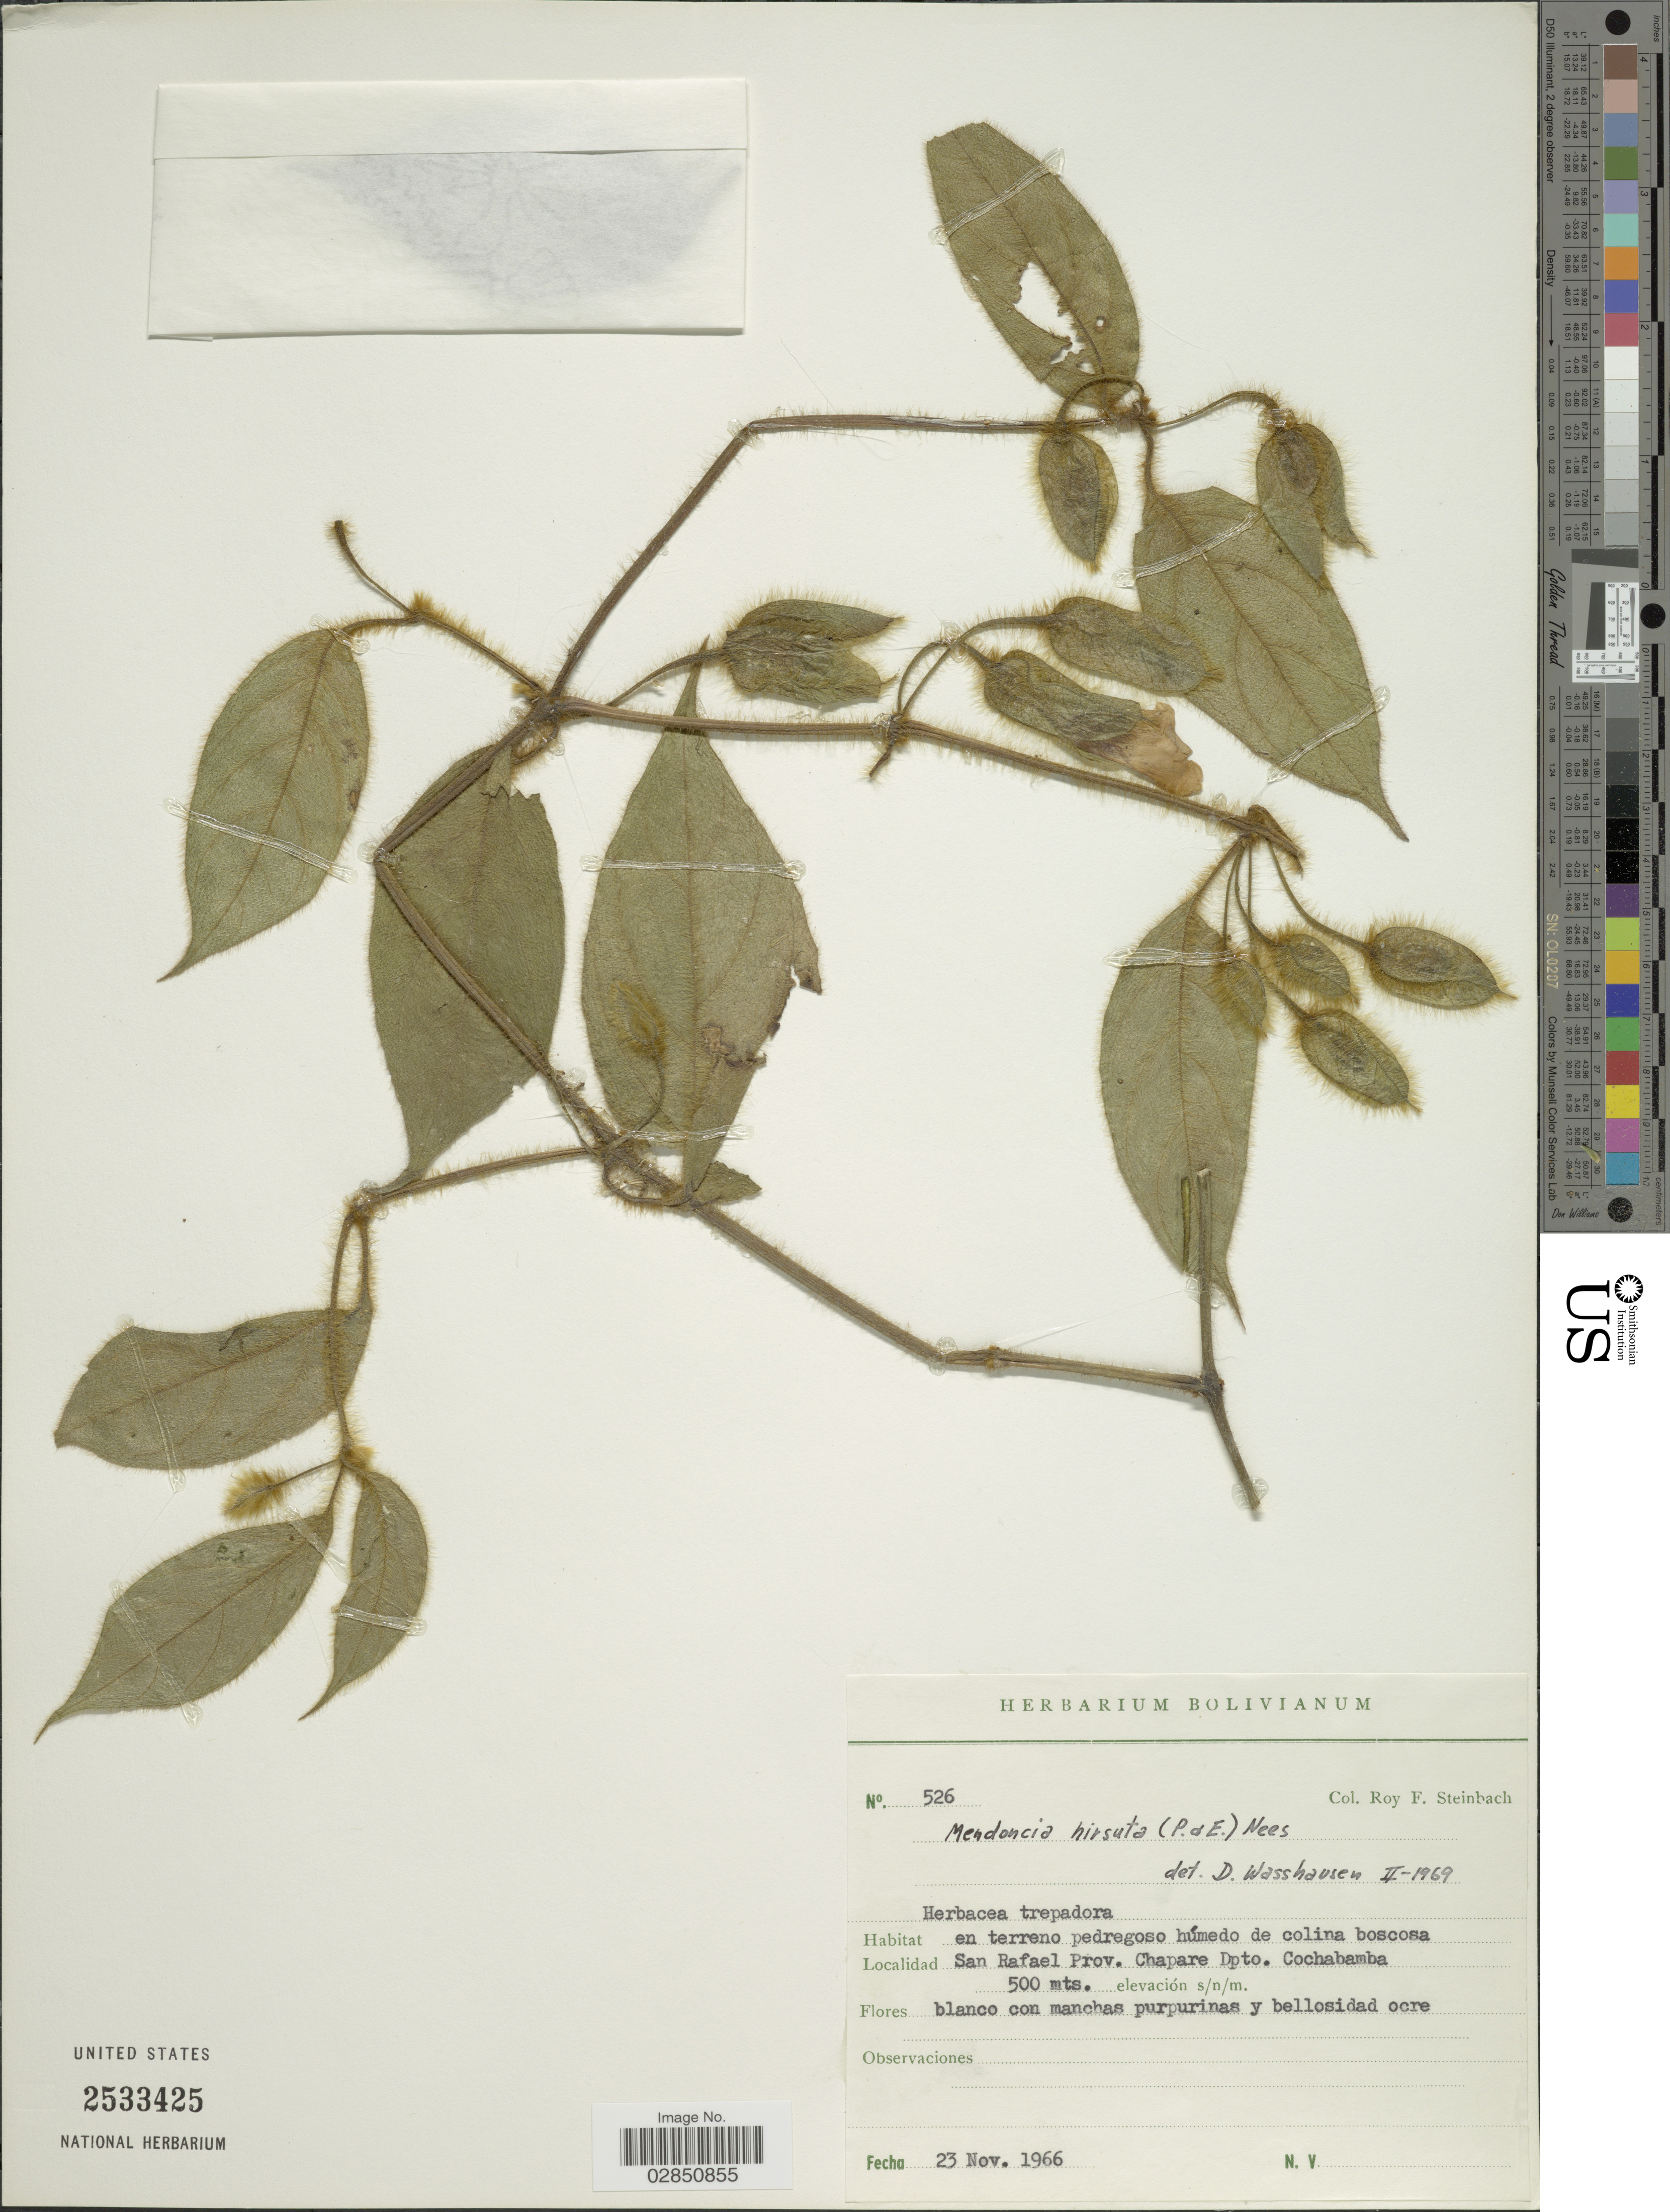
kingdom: Plantae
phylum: Tracheophyta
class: Magnoliopsida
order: Lamiales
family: Acanthaceae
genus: Mendoncia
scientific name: Mendoncia bivalvis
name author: (L. f.) Merr.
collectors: R. F. Steinbach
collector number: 526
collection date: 1966-11-23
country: Bolivia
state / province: Cochabamba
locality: San Rafael Prov. Chapare Dpto. Cochabamba.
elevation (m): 500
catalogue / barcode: US 2533425